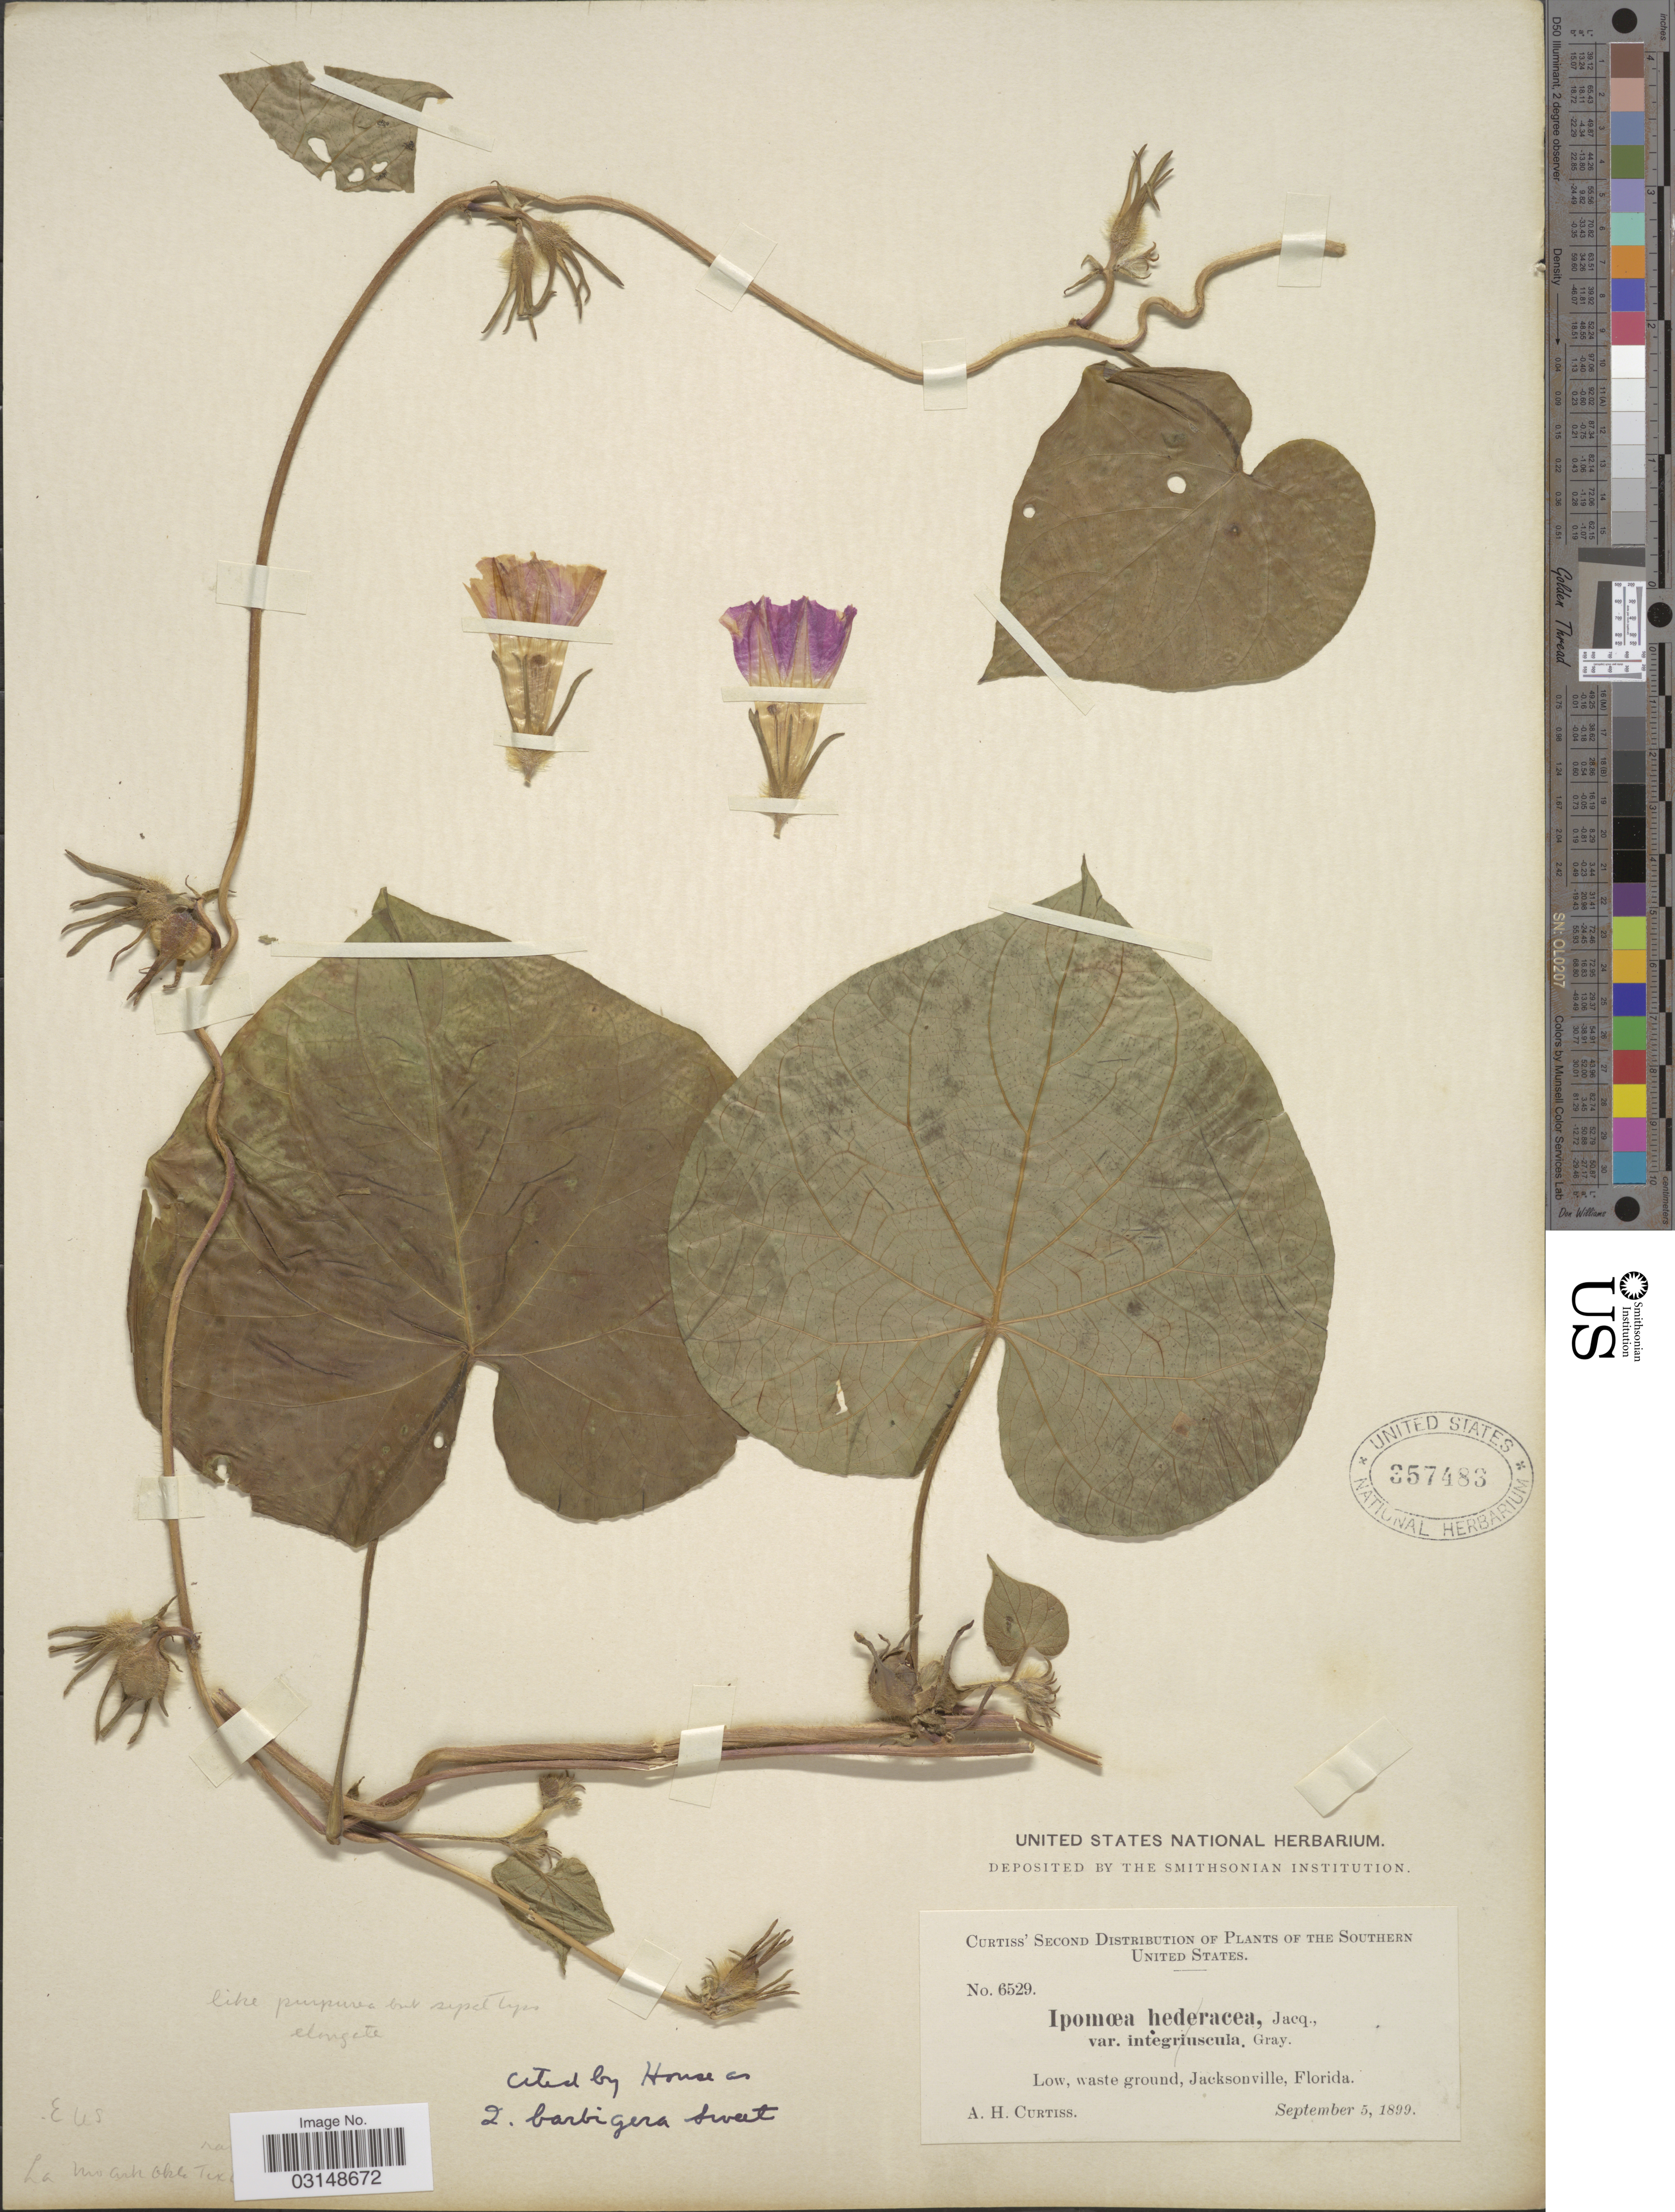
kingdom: Plantae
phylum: Tracheophyta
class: Magnoliopsida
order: Solanales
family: Convolvulaceae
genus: Ipomoea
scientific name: Ipomoea hederacea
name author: Jacq.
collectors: A. H. Curtiss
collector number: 6529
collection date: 1899-09-05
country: United States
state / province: Florida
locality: The Southern United States, Low, waste ground, Jacksonville, Florida.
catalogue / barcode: US 357483